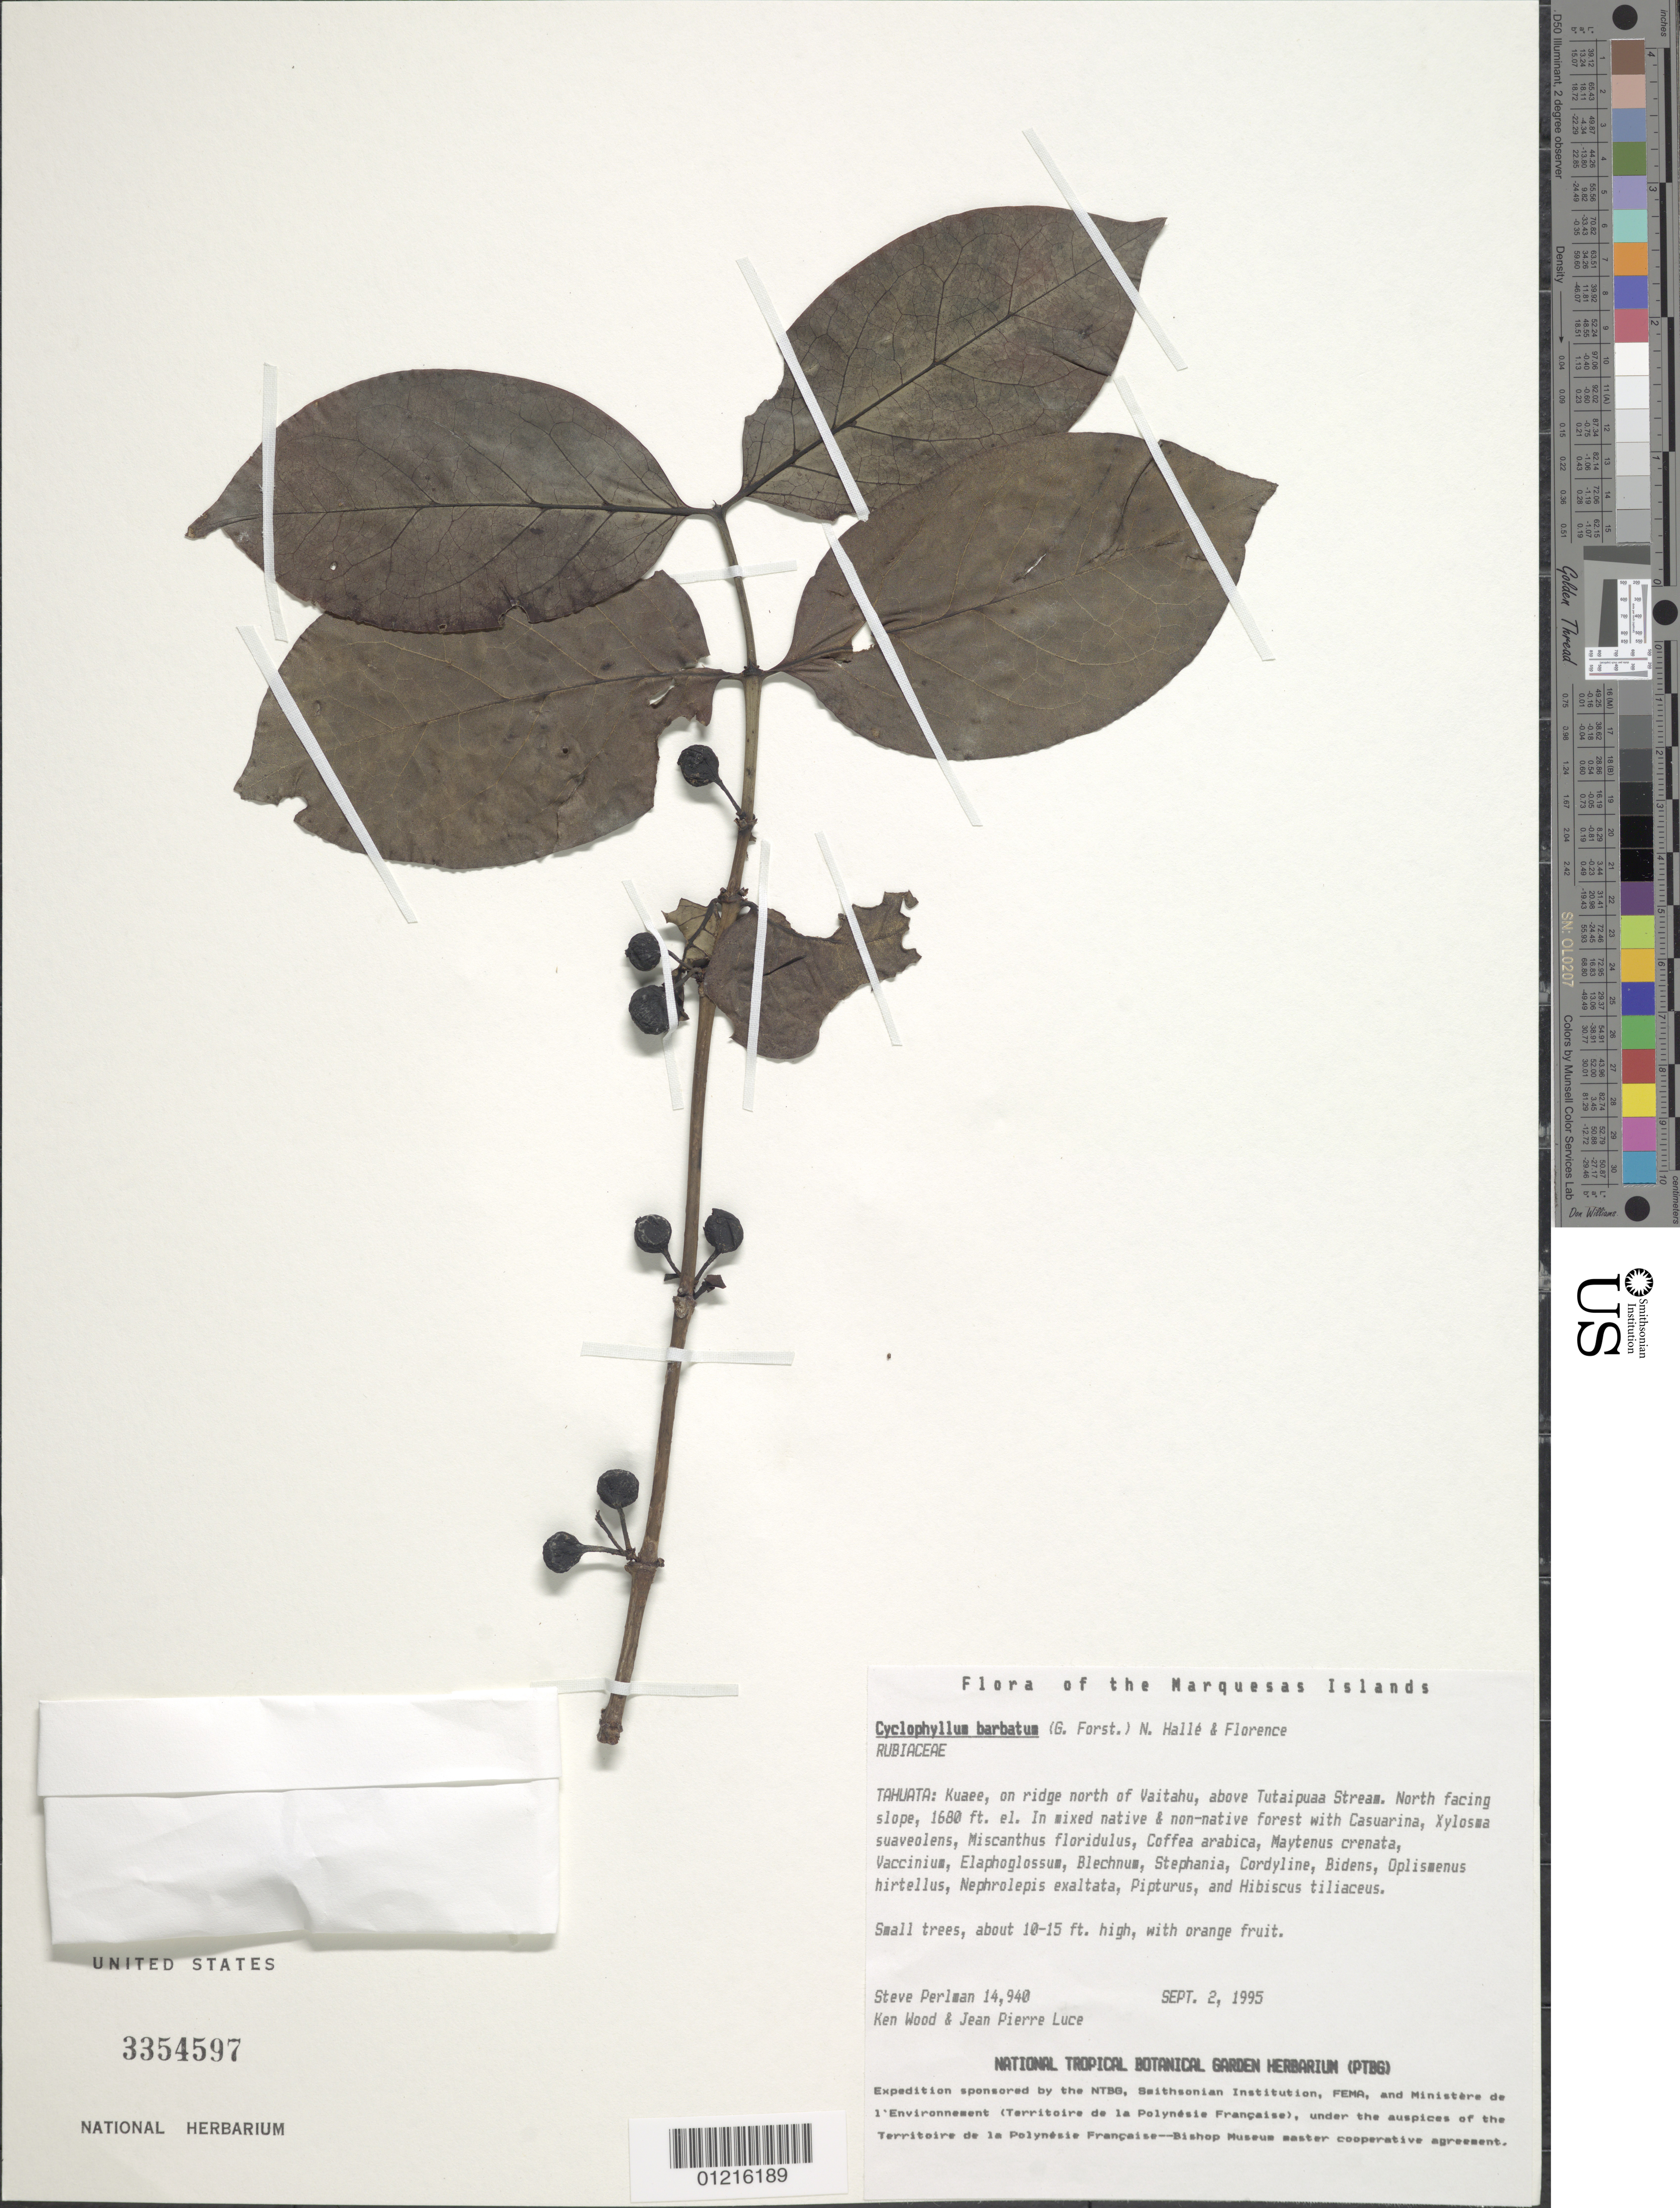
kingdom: Plantae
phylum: Tracheophyta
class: Magnoliopsida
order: Gentianales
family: Rubiaceae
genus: Cyclophyllum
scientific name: Cyclophyllum barbatum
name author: (G. Forst.) N. Hallé & J. Florence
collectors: S. P. Perlman, K. R. Wood & J. Luce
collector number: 14940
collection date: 1995-09-02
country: French Polynesia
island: Tahuata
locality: Kuaee, on ridge N of Vaitahu, above Tutaipuaa sream, N facing slope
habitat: In mixed native & non-native forest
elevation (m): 1680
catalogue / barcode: US 3354597